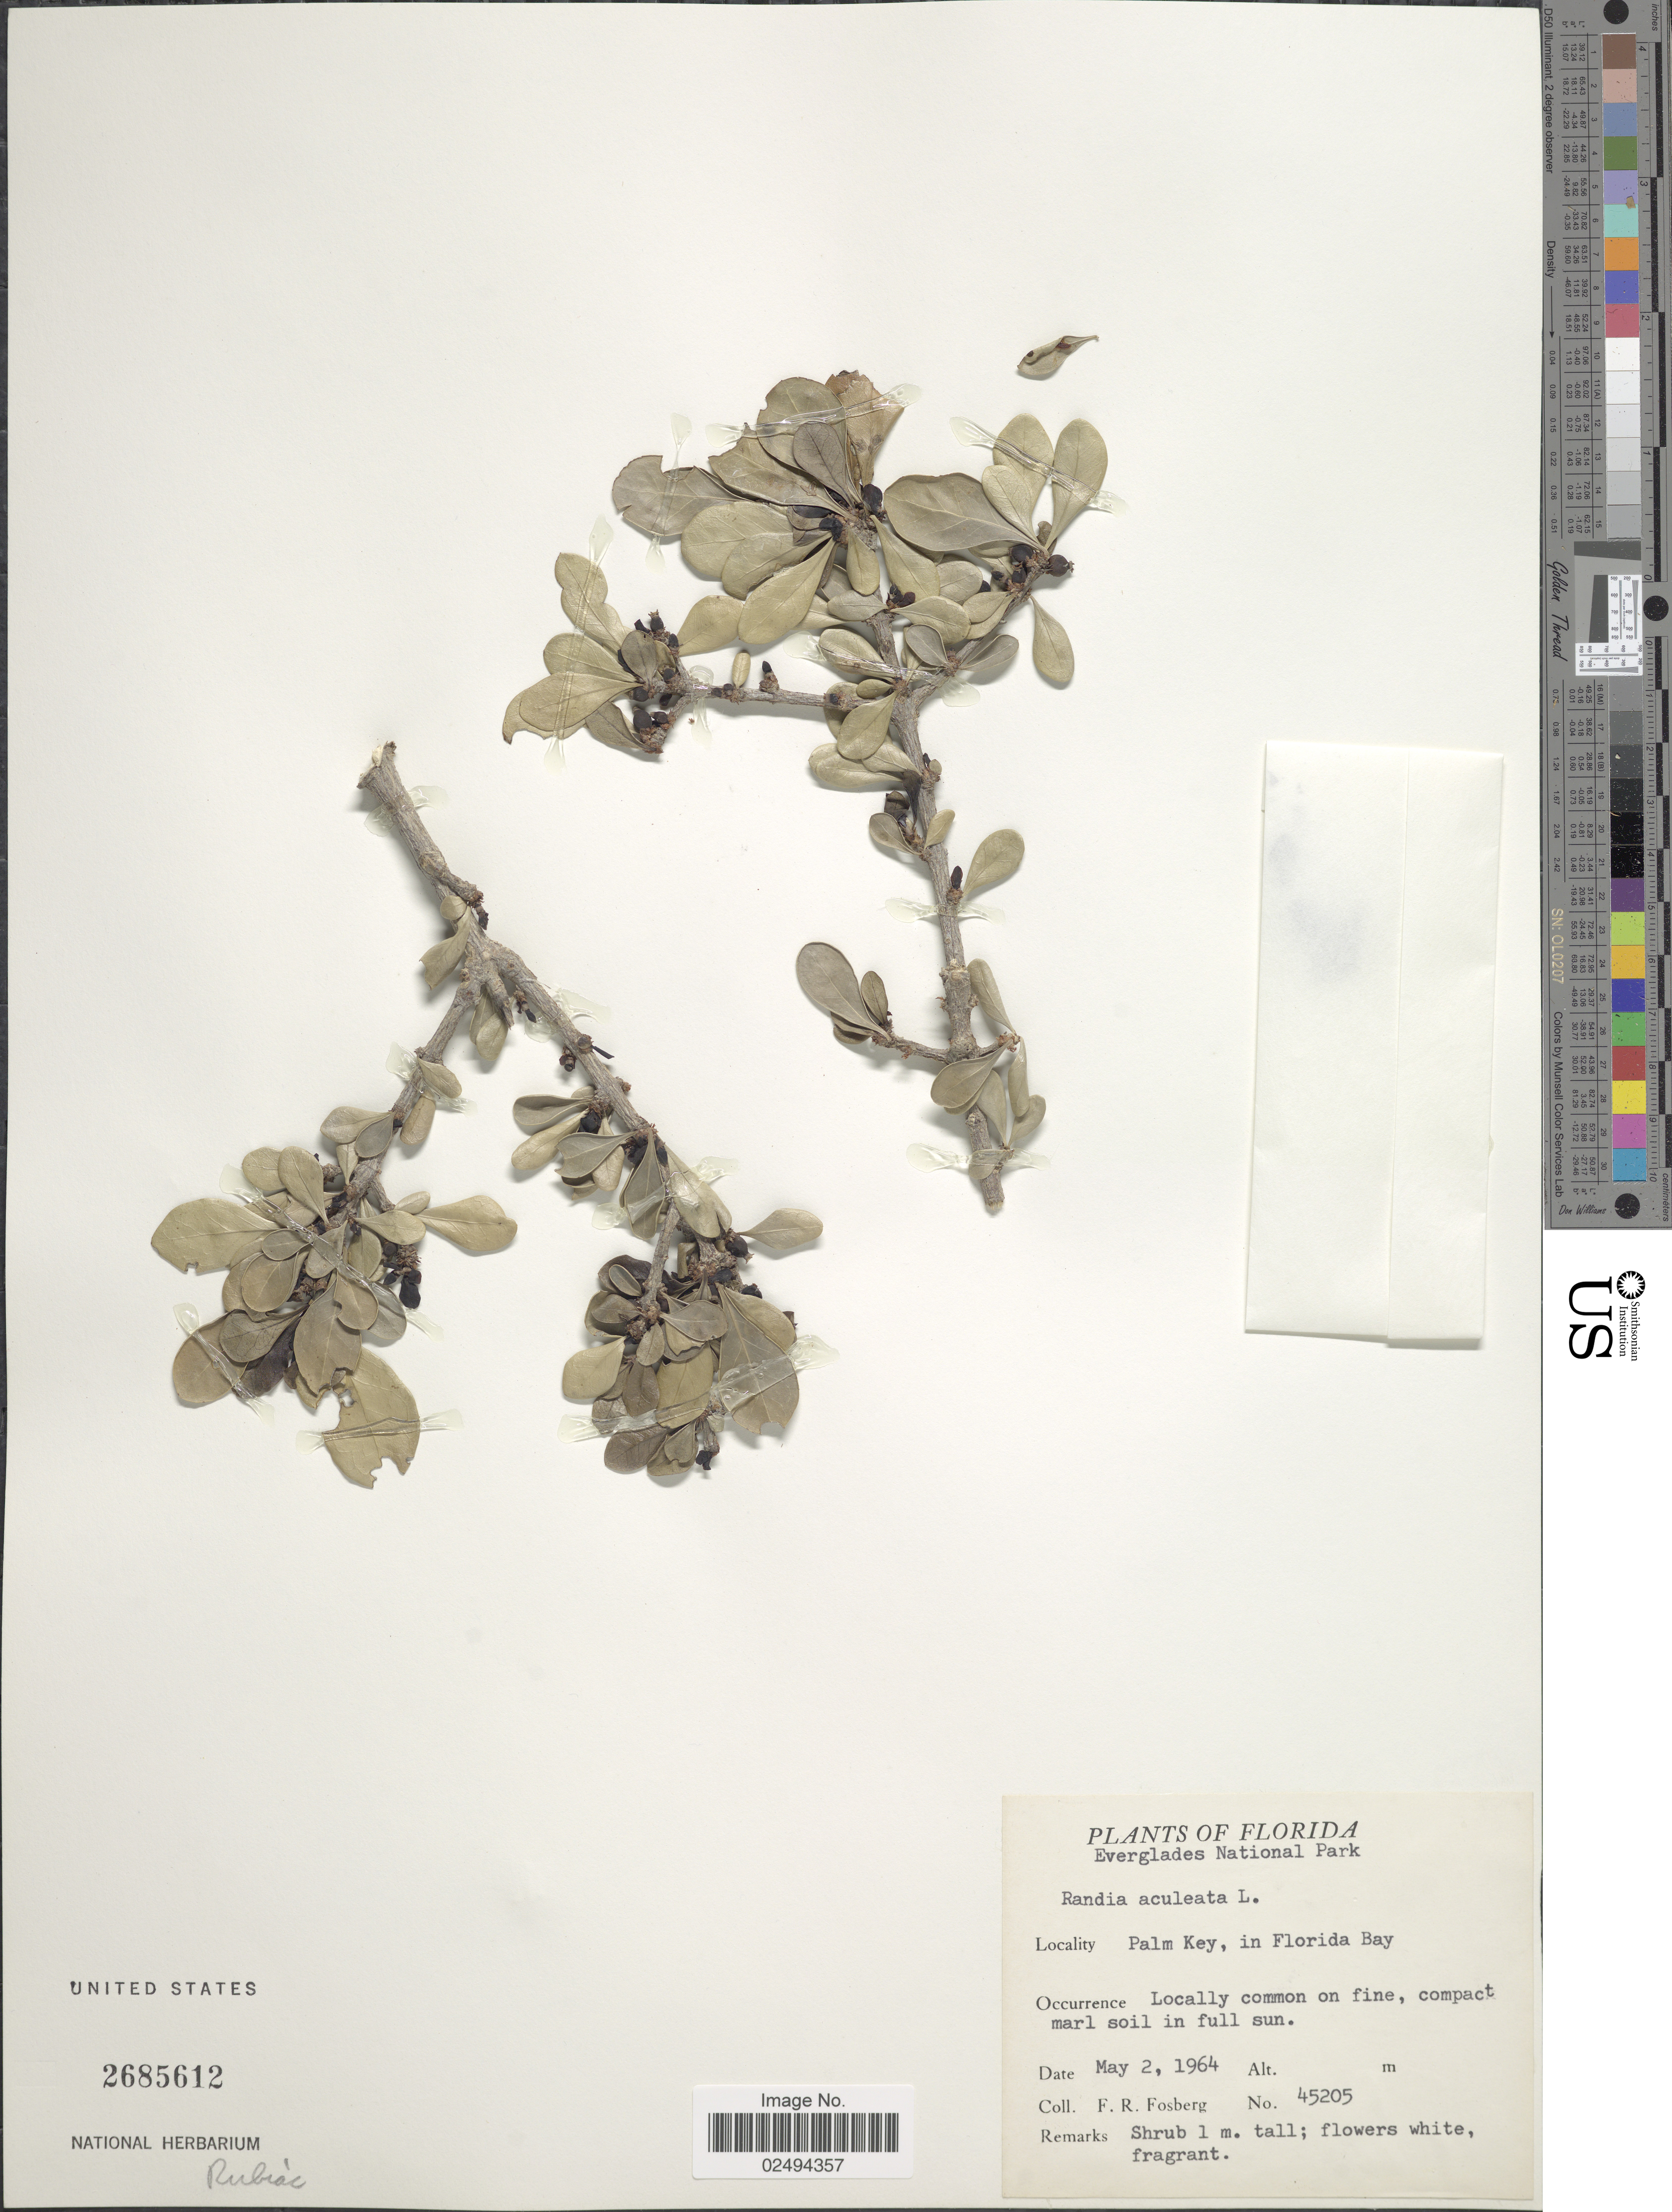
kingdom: Plantae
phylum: Tracheophyta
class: Magnoliopsida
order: Gentianales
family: Rubiaceae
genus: Randia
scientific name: Randia aculeata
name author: L.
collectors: F. R. Fosberg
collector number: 45205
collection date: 1964-05-02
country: United States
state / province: Florida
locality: Everglades National Park, Palm Key, in Florida Bay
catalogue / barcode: US 2685612